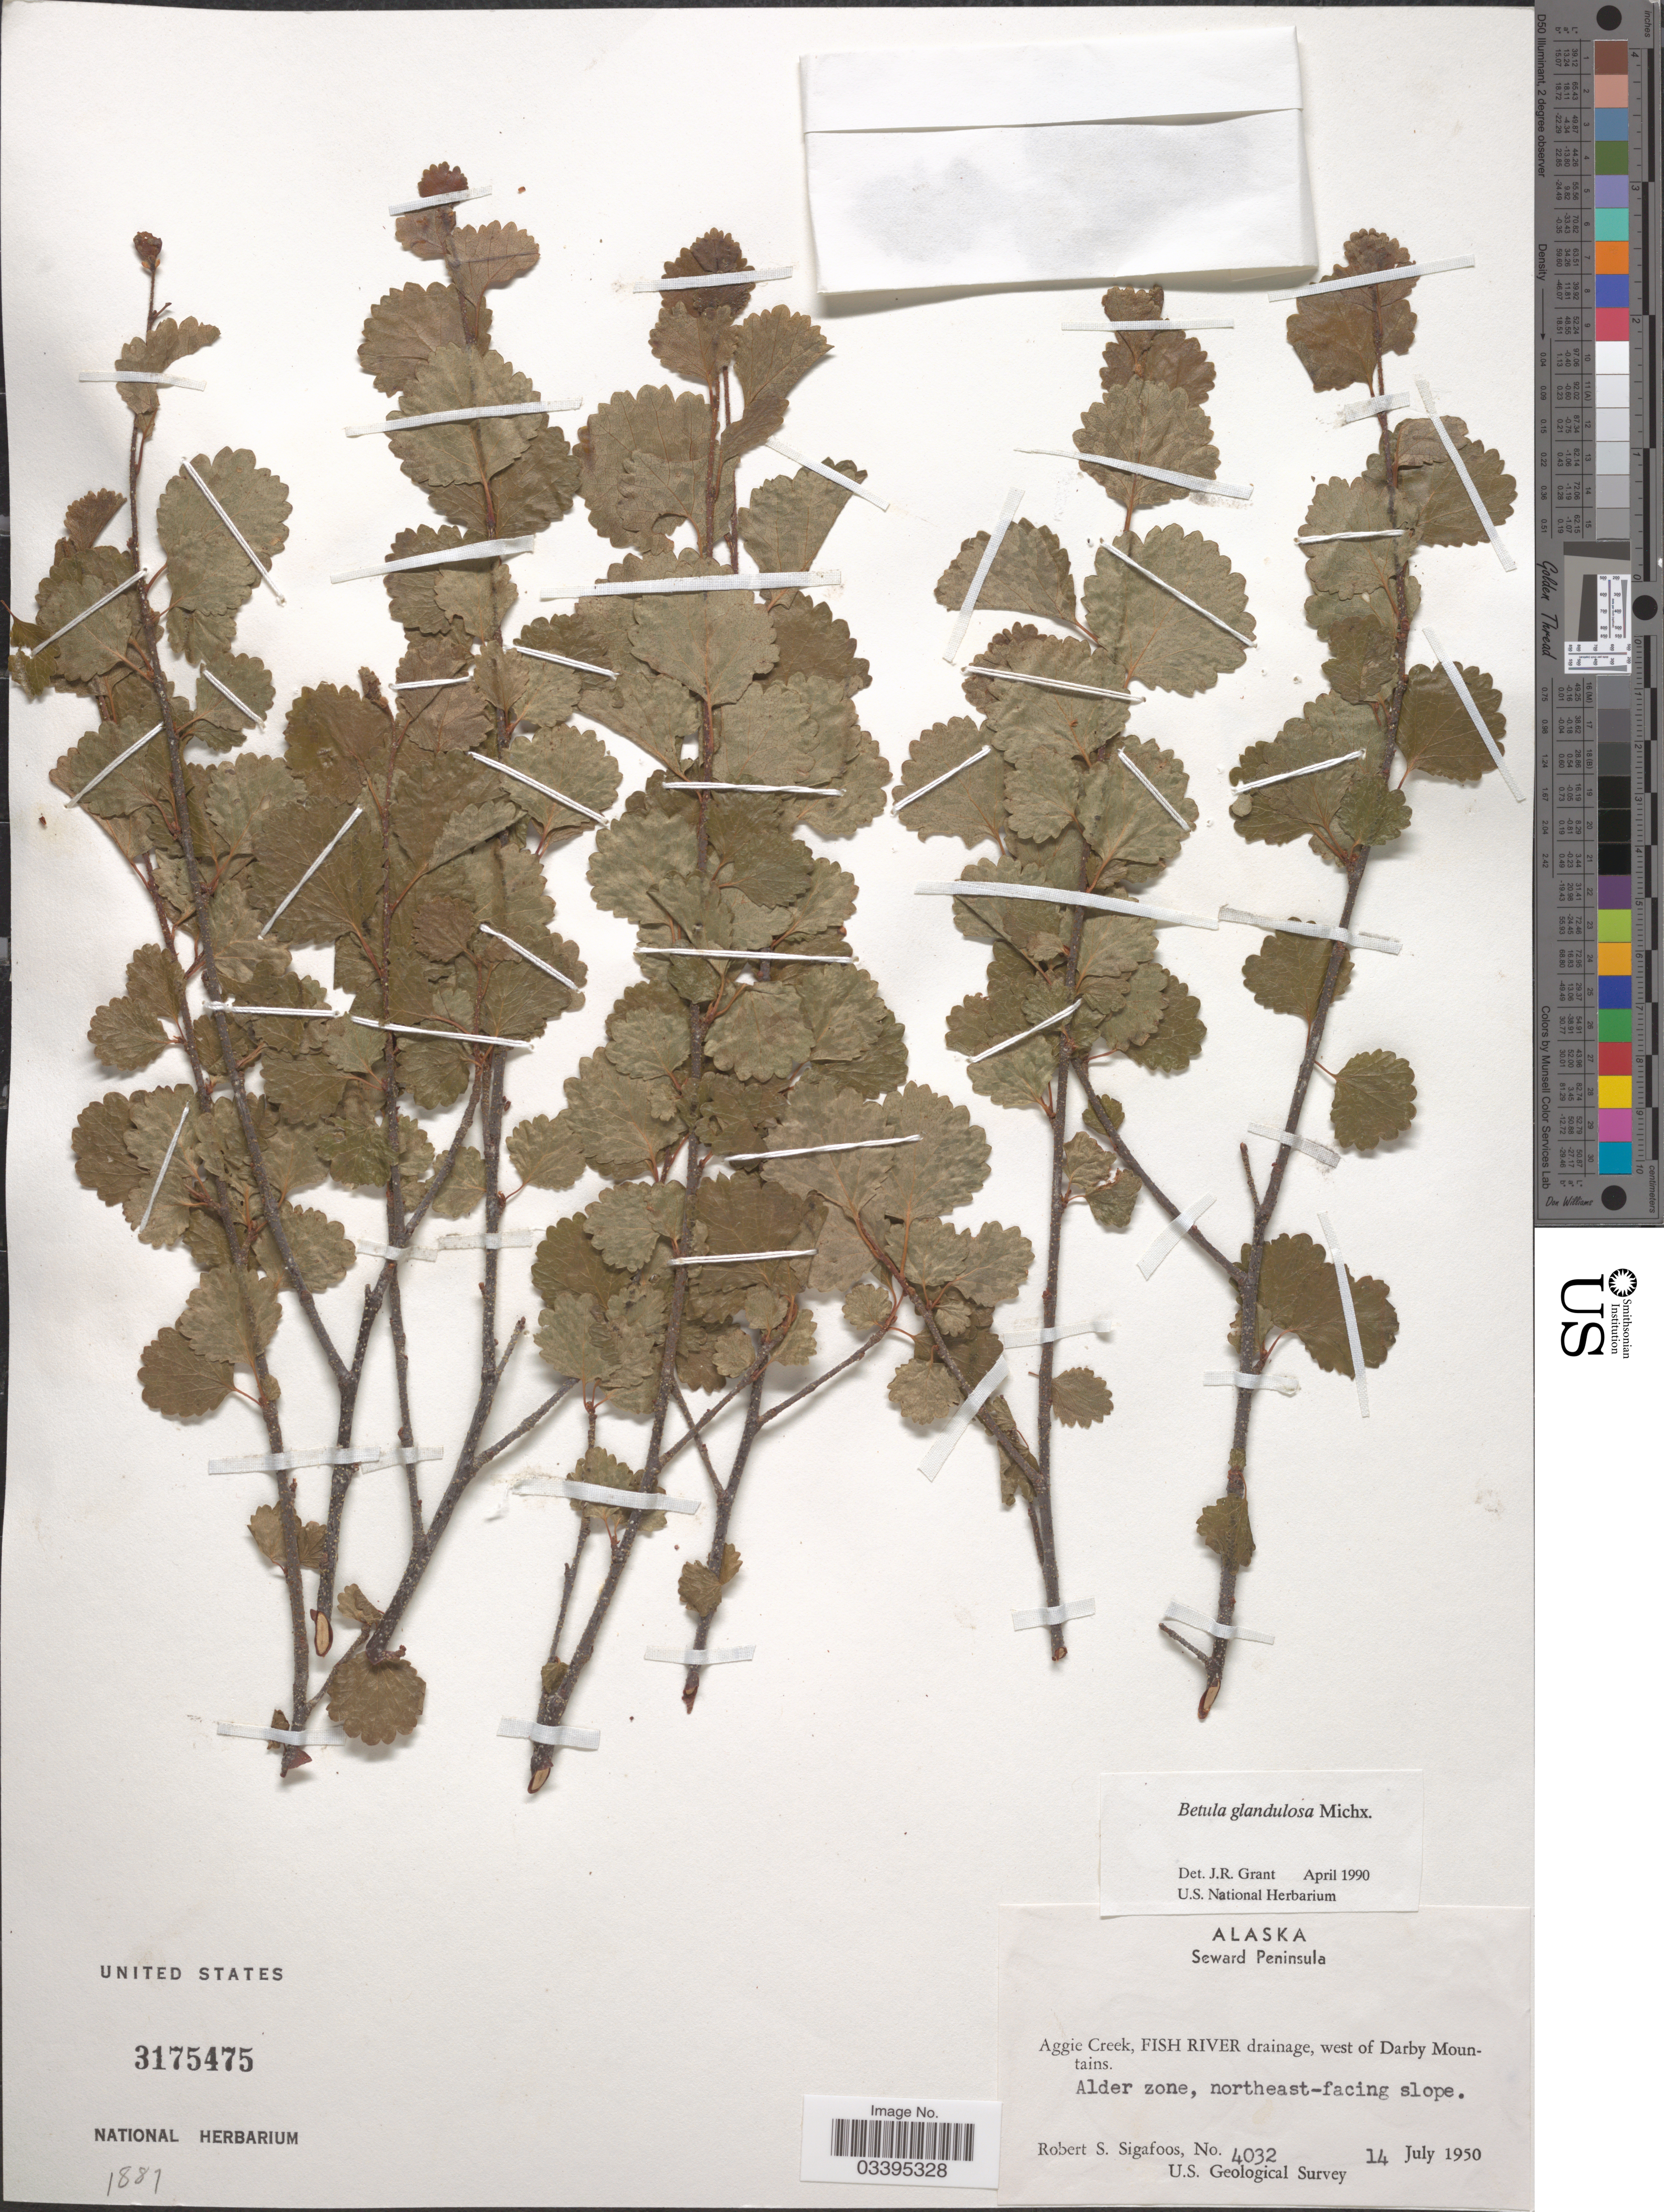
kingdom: Plantae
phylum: Tracheophyta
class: Magnoliopsida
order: Fagales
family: Betulaceae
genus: Betula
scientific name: Betula glandulosa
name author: Michx.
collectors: R. Sigafoos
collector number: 4032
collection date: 1950-07-14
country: United States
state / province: Alaska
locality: Seward Peninsula. Aggie Creek, Fish River drainage, west of Darby Mountains. Alder zone, northeast-facing slope.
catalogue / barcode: US 3175475